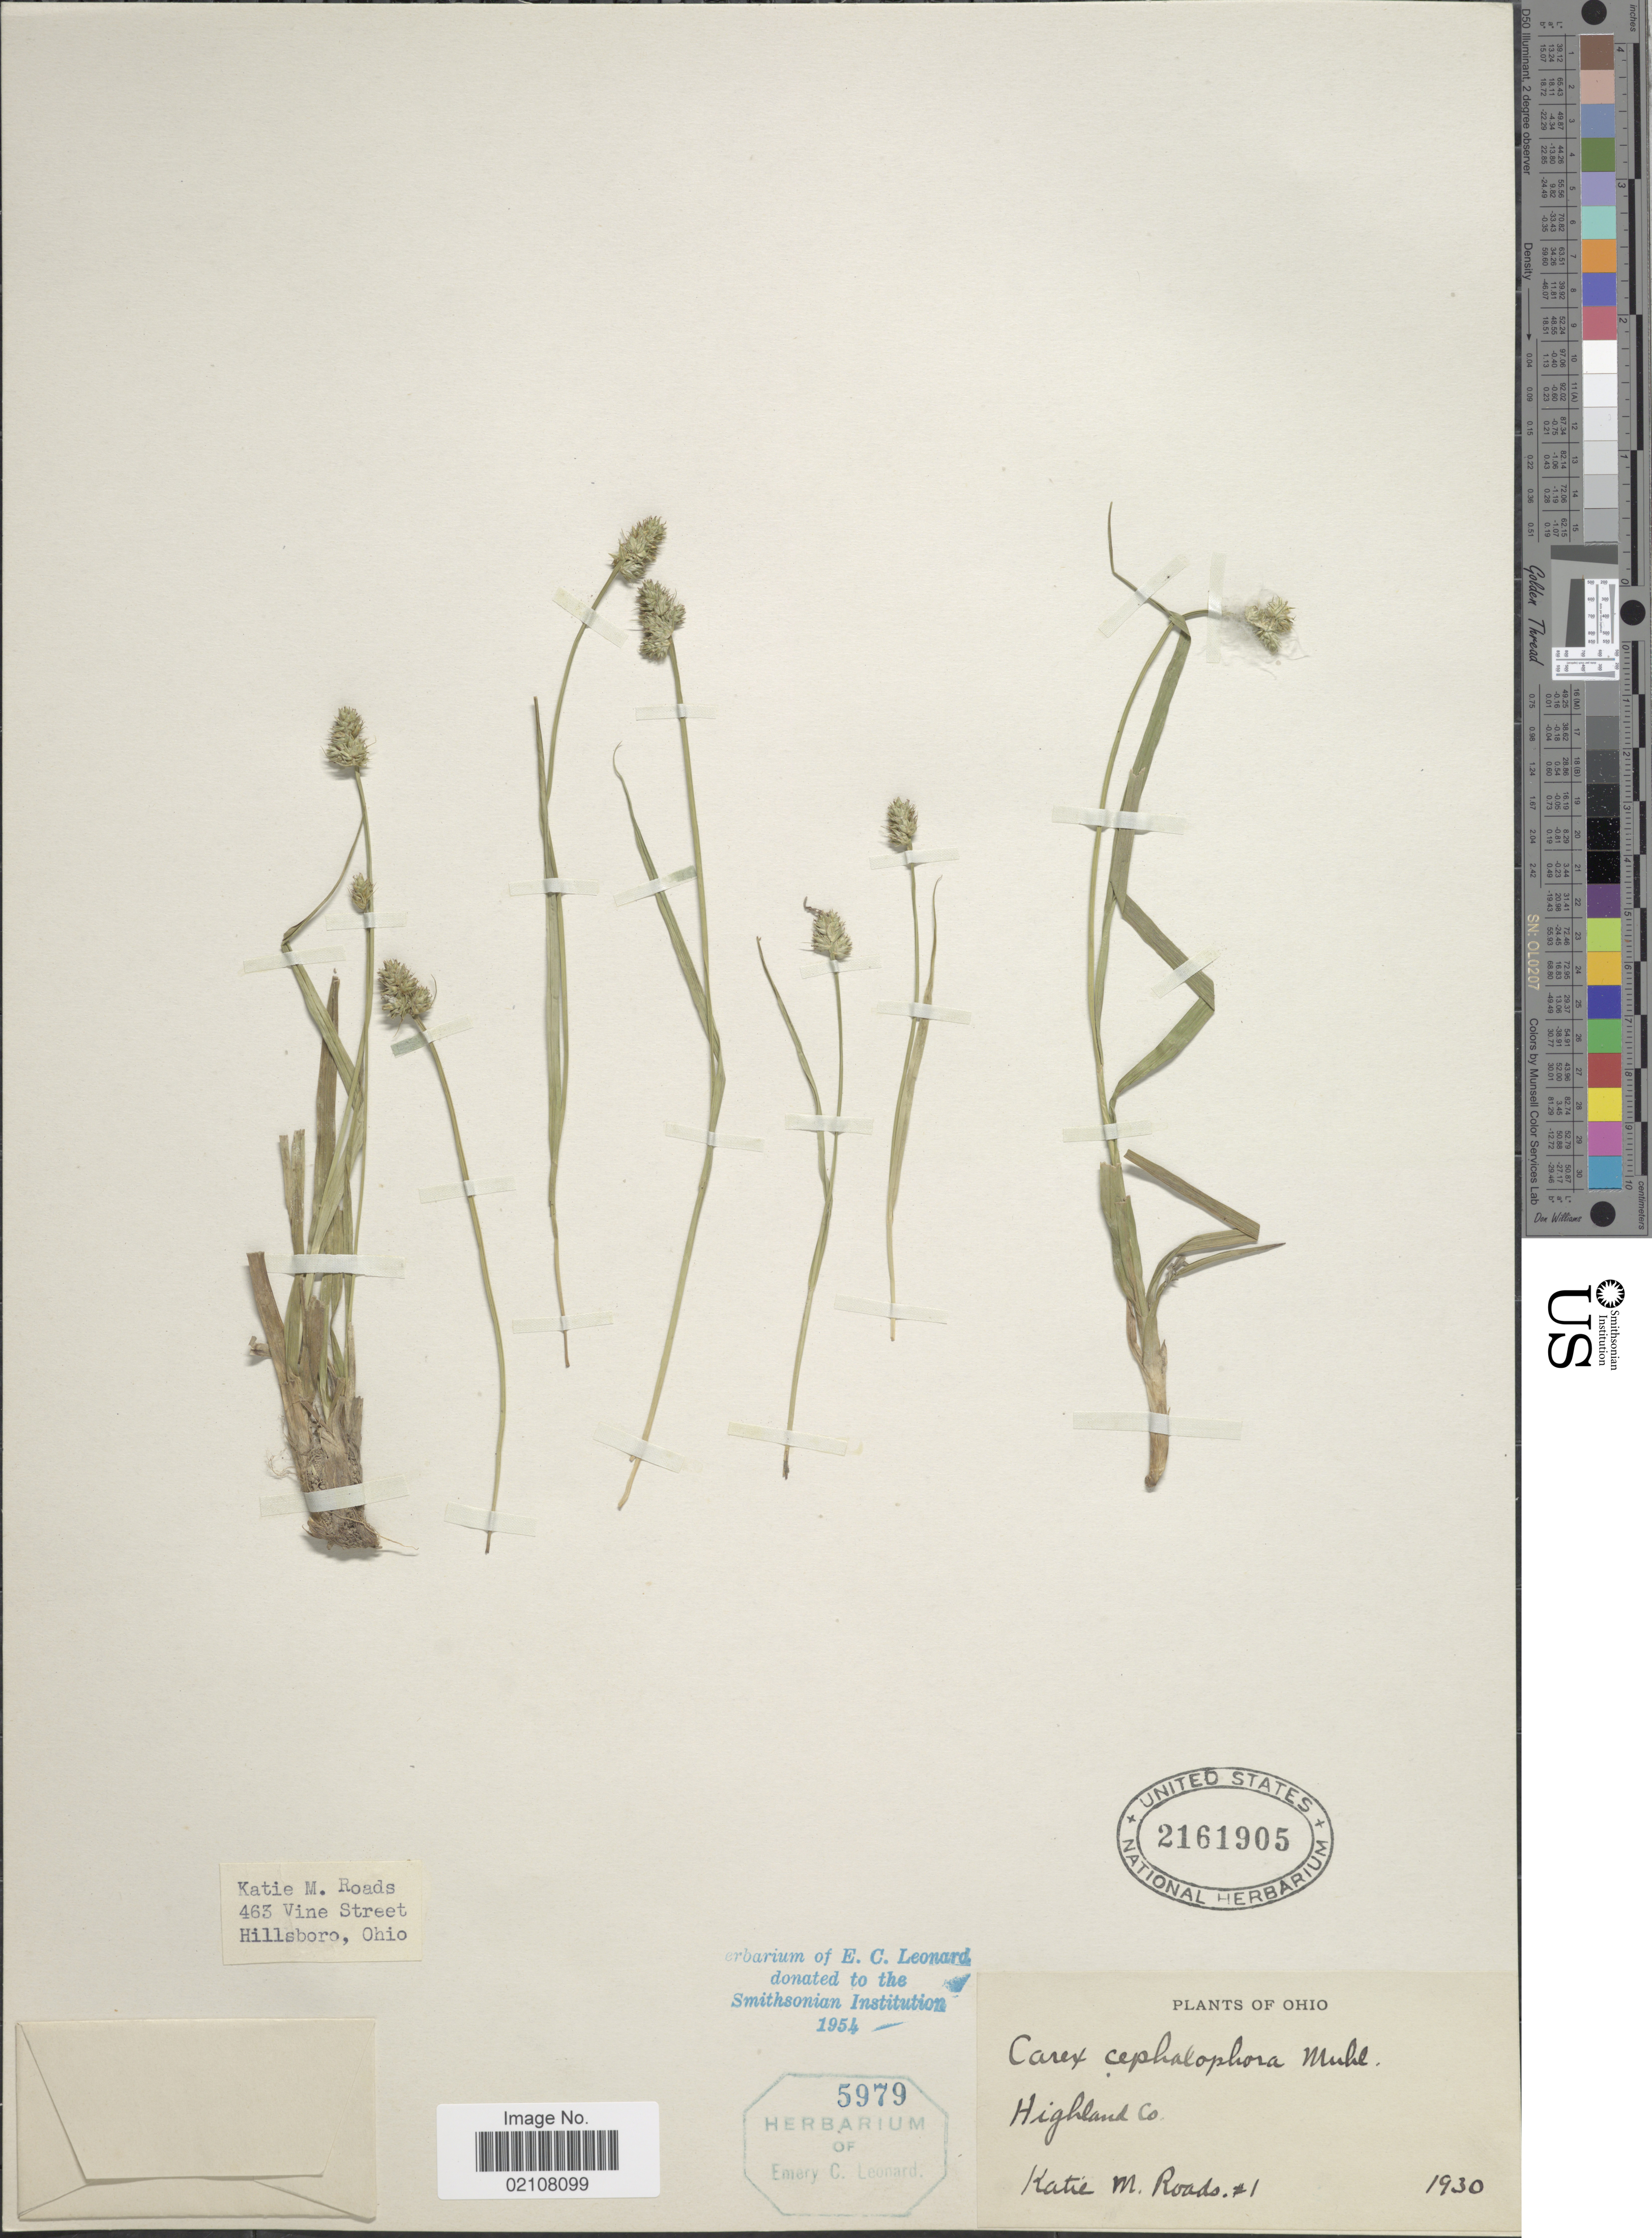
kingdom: Plantae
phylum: Tracheophyta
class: Liliopsida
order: Poales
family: Cyperaceae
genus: Carex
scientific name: Carex cephalophora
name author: Muhl. ex Willd.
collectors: K. Roads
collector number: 1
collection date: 1930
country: United States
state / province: Ohio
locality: Highland Co.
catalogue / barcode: US 2161905